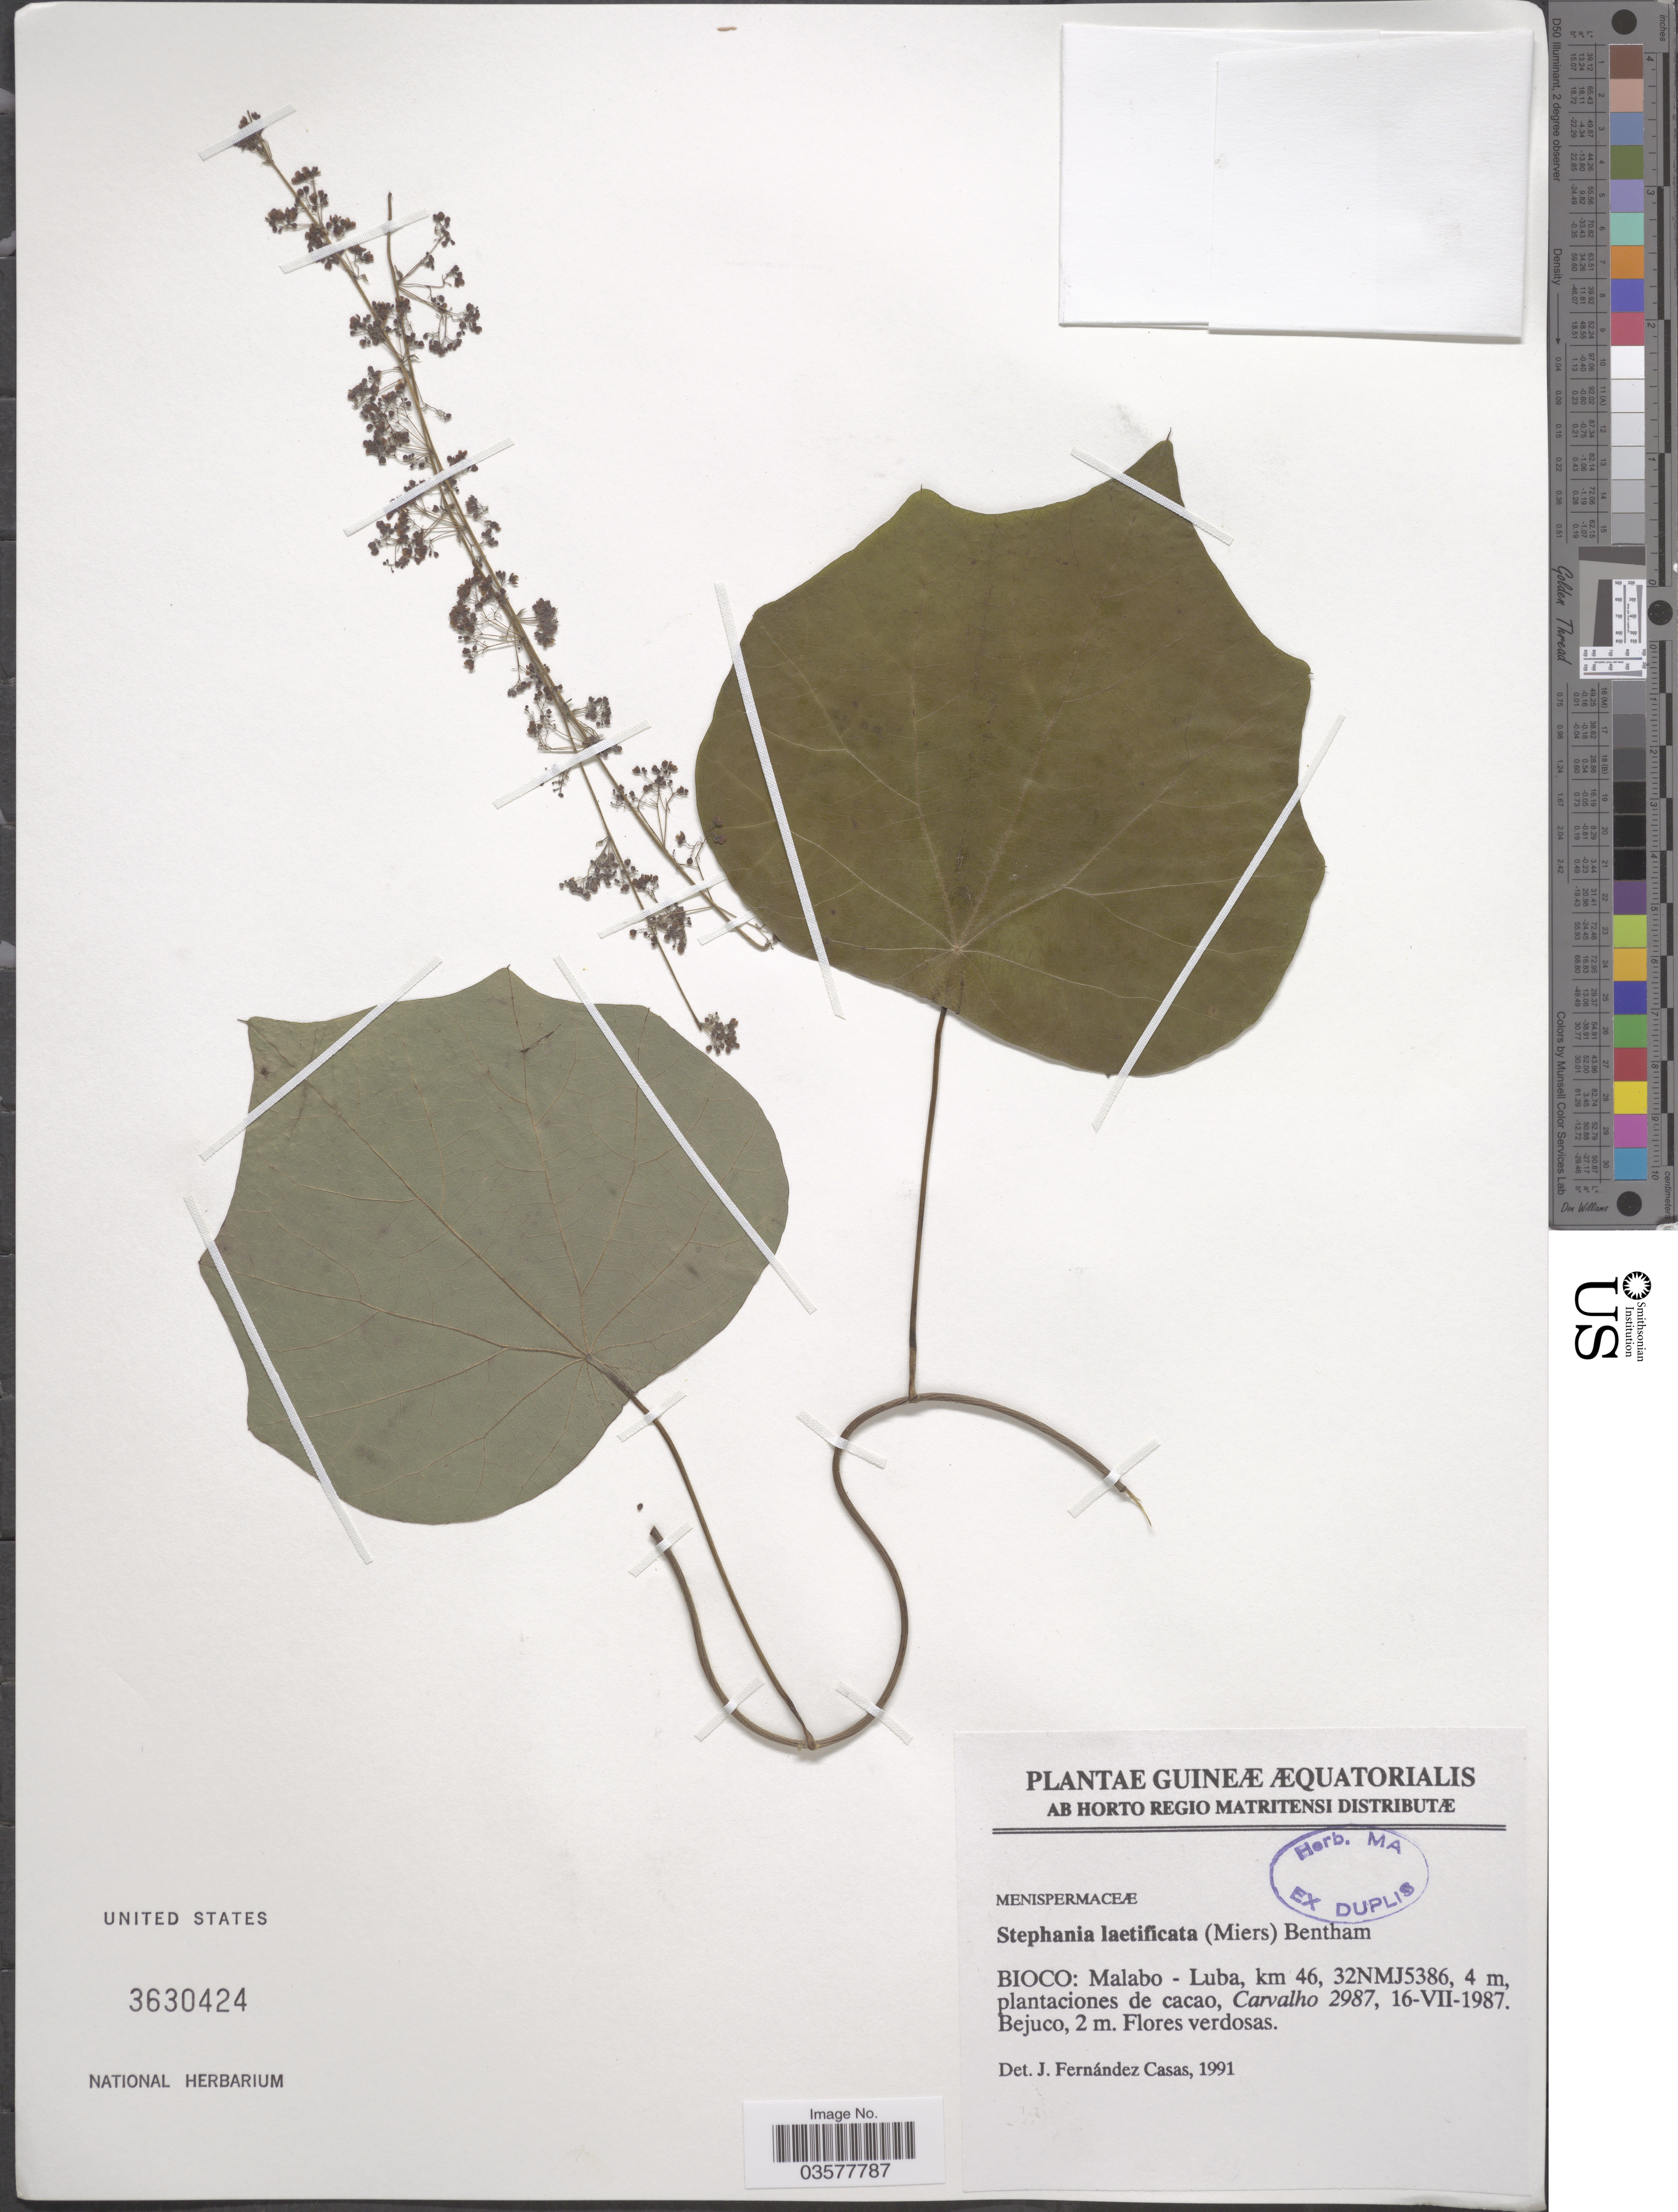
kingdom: Plantae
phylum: Tracheophyta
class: Magnoliopsida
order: Ranunculales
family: Menispermaceae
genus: Cissampelos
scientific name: Cissampelos owariensis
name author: P. Beauv. ex DC.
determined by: Fero, M.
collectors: Carvalho, --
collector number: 2987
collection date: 1987-07-16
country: Equatorial Guinea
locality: Guineæ Æquatorialis. Bioco: Malabo - Luba, km 46, 32NMJ5386.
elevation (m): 4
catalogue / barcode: US 3630424